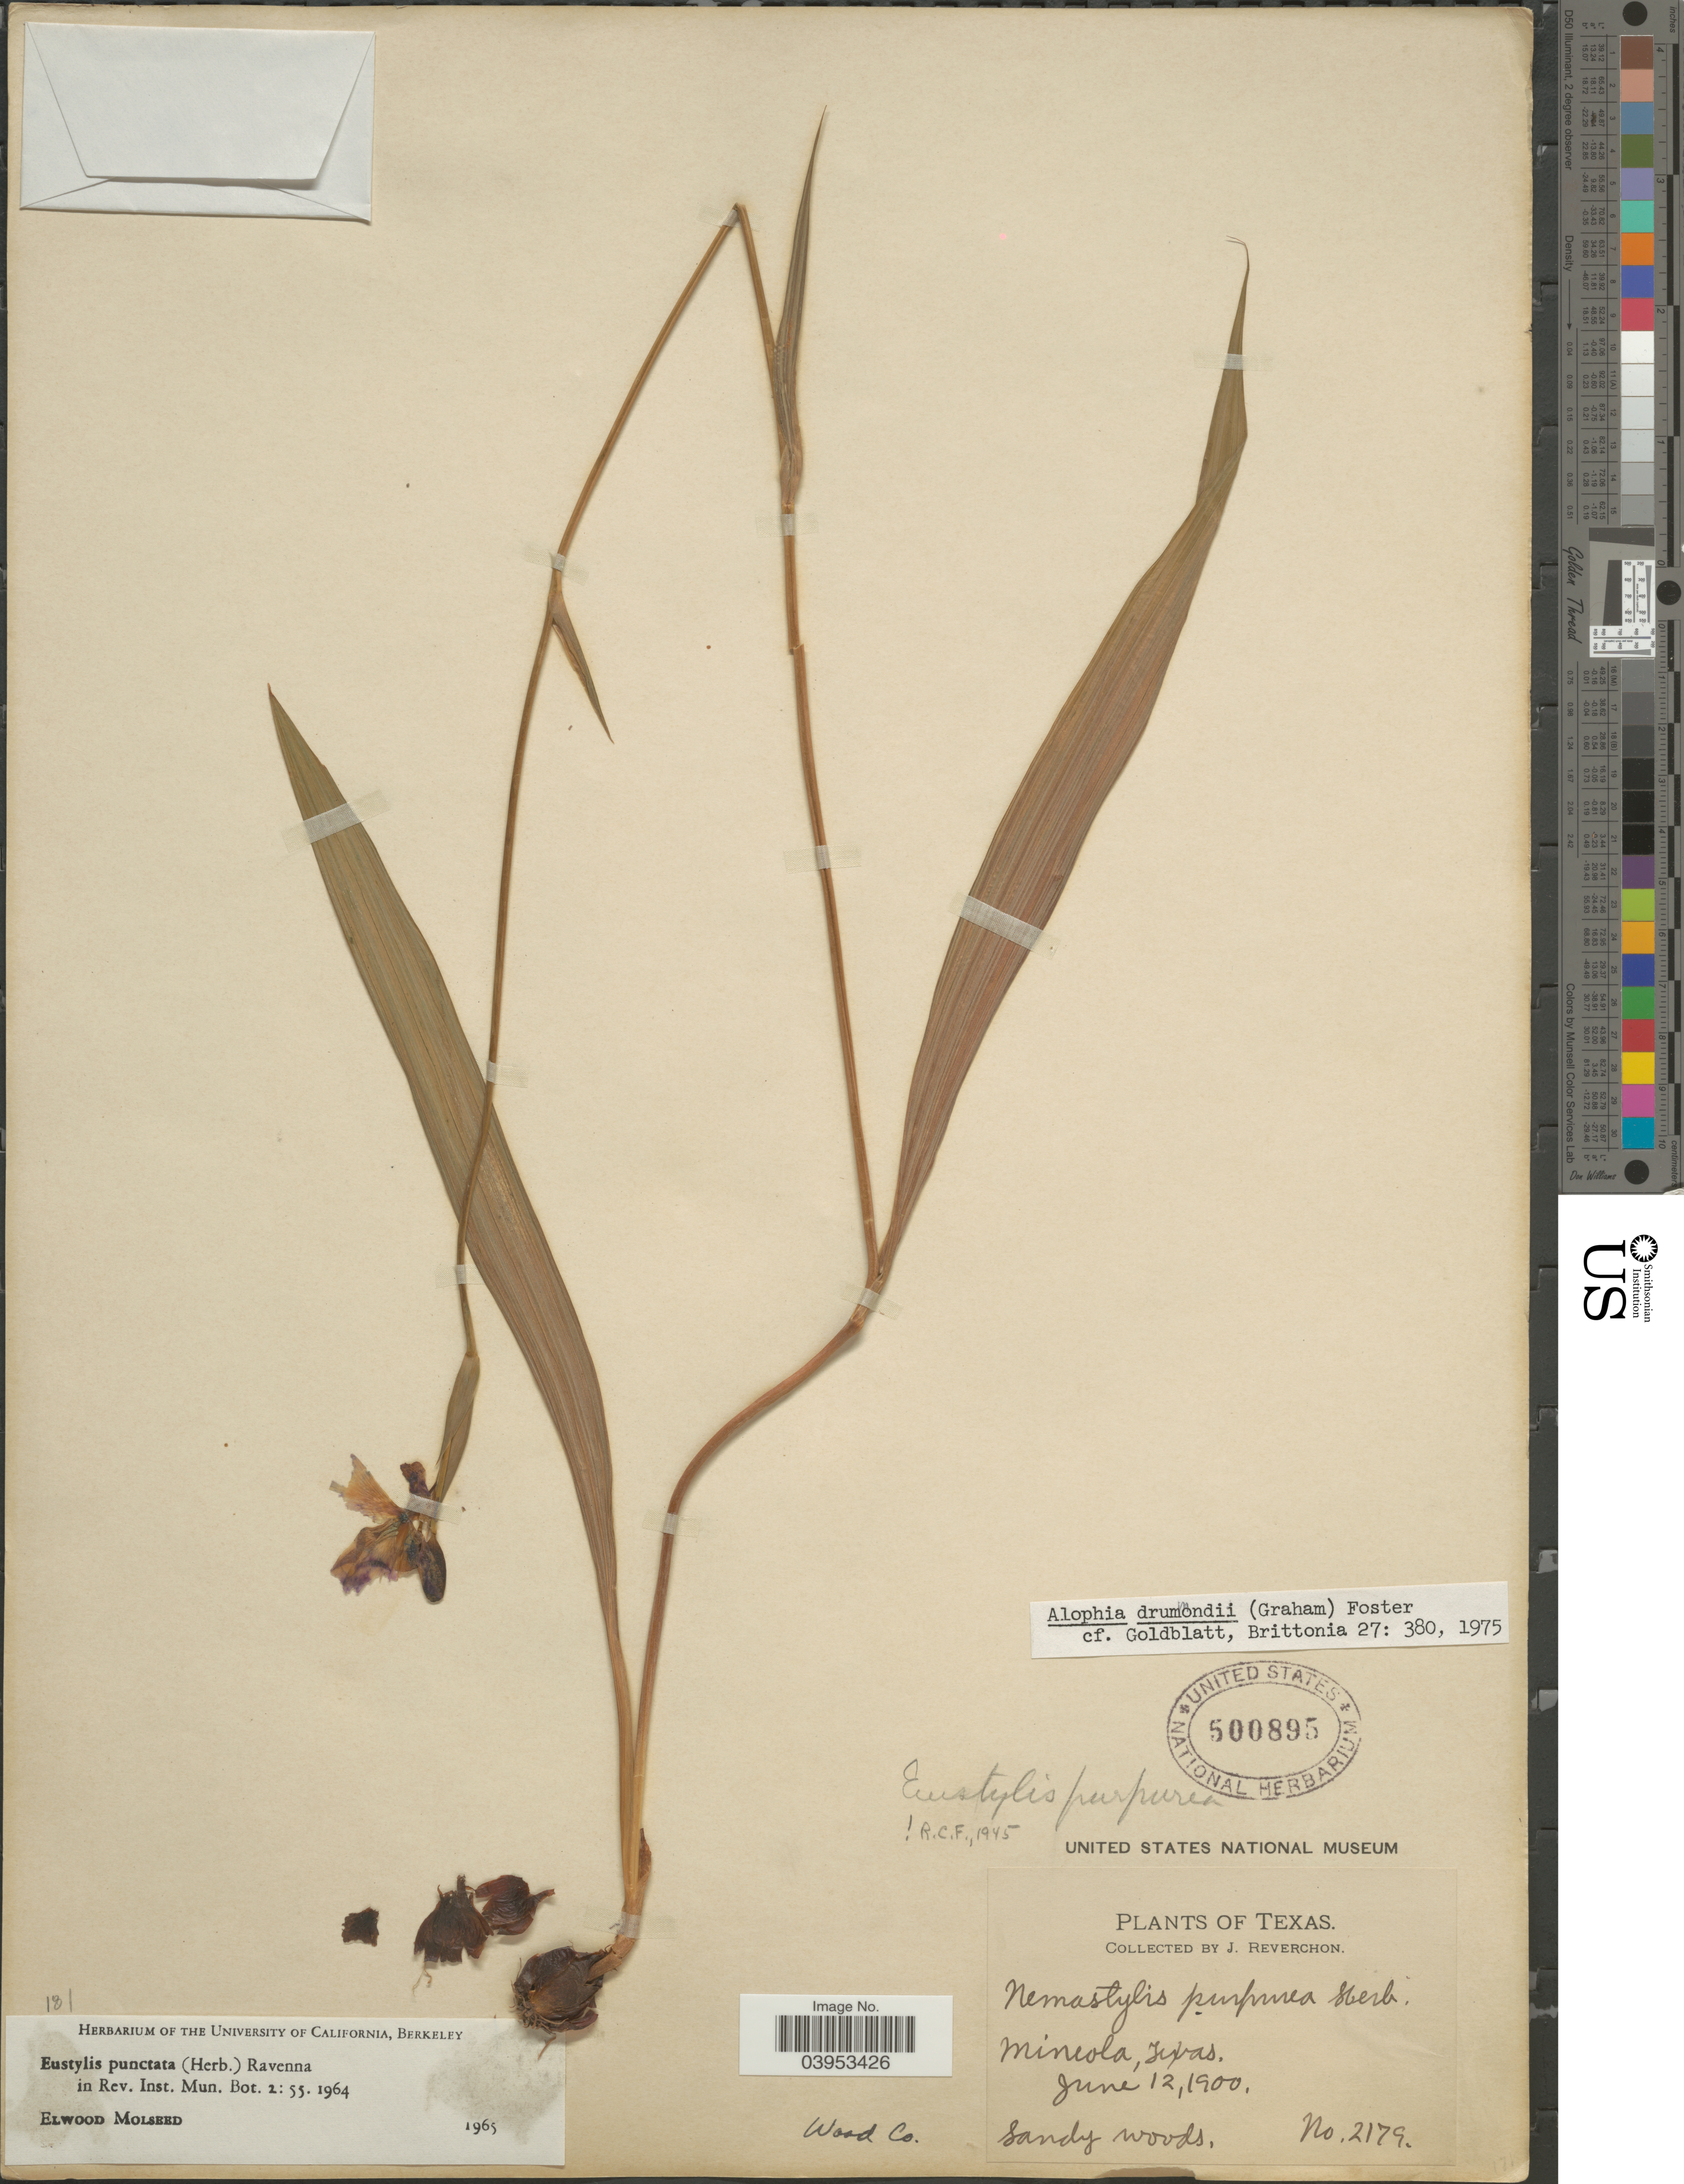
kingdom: Plantae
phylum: Tracheophyta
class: Liliopsida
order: Asparagales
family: Iridaceae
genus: Alophia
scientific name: Alophia drummondii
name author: (Graham) R.C. Foster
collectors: J. Reverchon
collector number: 2179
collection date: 1900-06-12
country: United States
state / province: Texas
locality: Mineola. Wood Co.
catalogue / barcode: US 500895